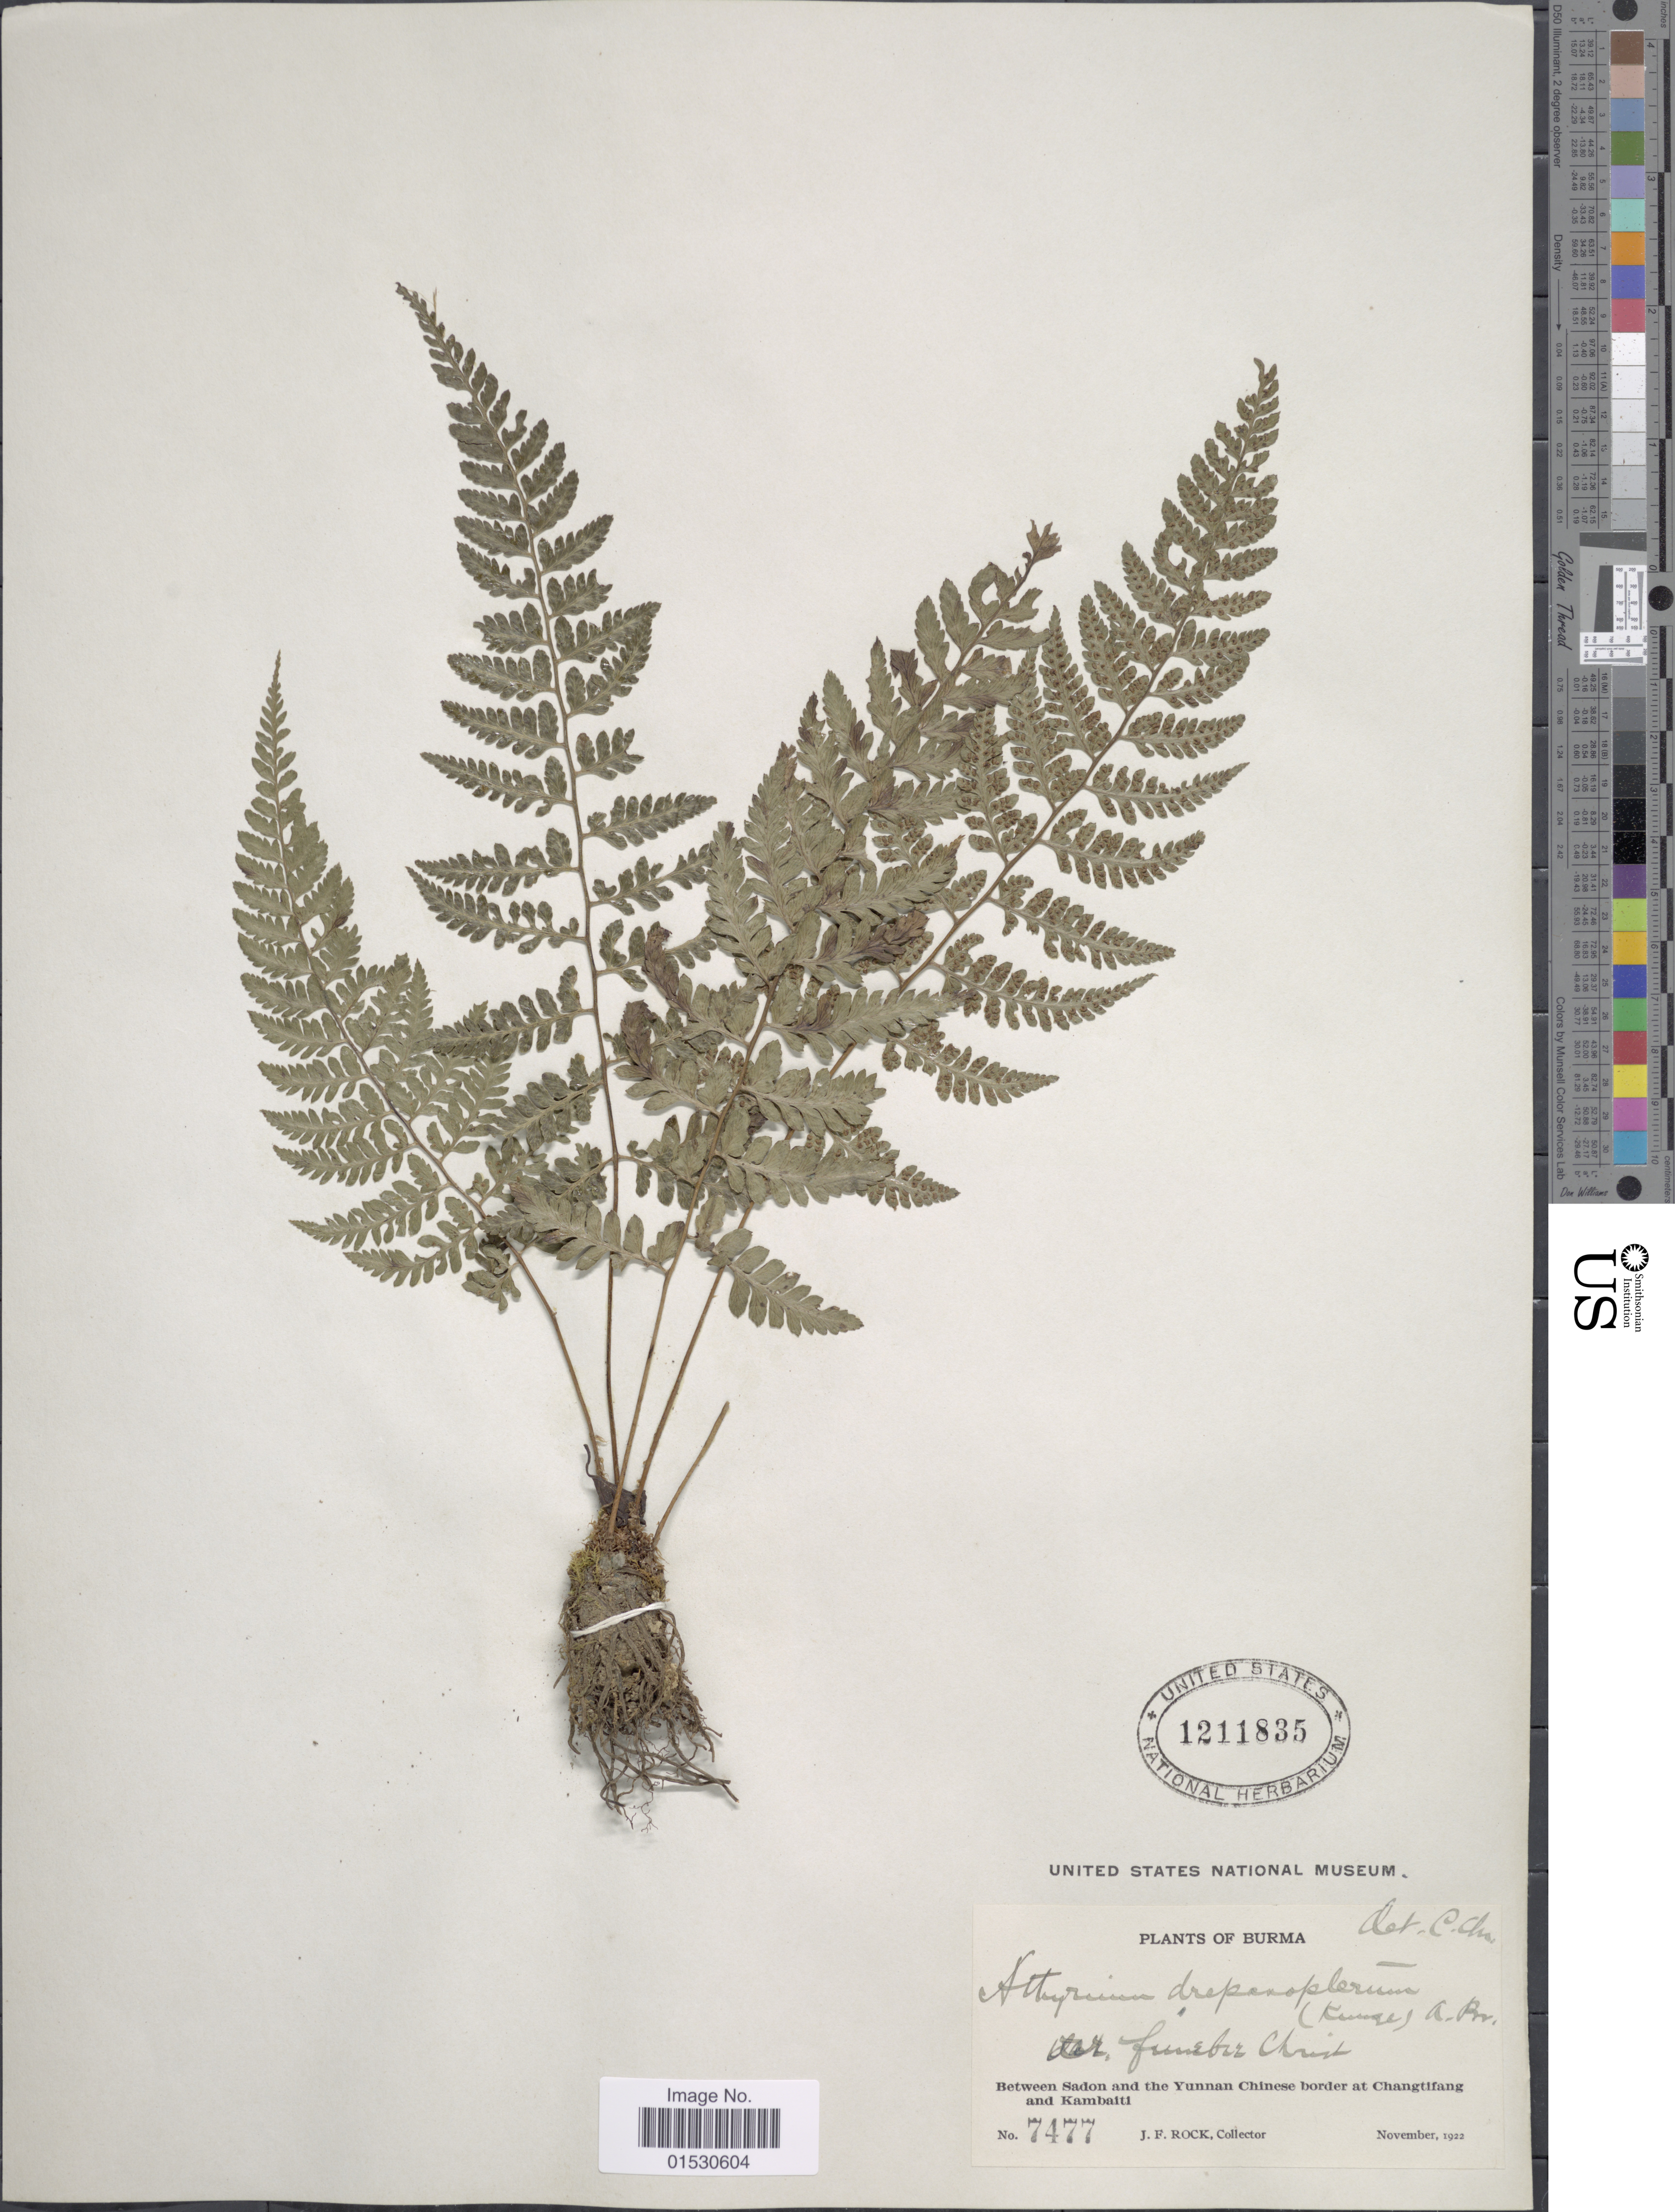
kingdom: Plantae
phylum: Tracheophyta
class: Polypodiopsida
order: Polypodiales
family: Athyriaceae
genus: Athyrium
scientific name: Athyrium drepanopterum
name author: (Kunze) A. Braun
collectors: J. Rock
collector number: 7477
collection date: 1922-11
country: Myanmar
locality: Burma, between Sadon and the Yunnan Chinese border at Changtifang and Kambaiti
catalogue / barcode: US 1211835